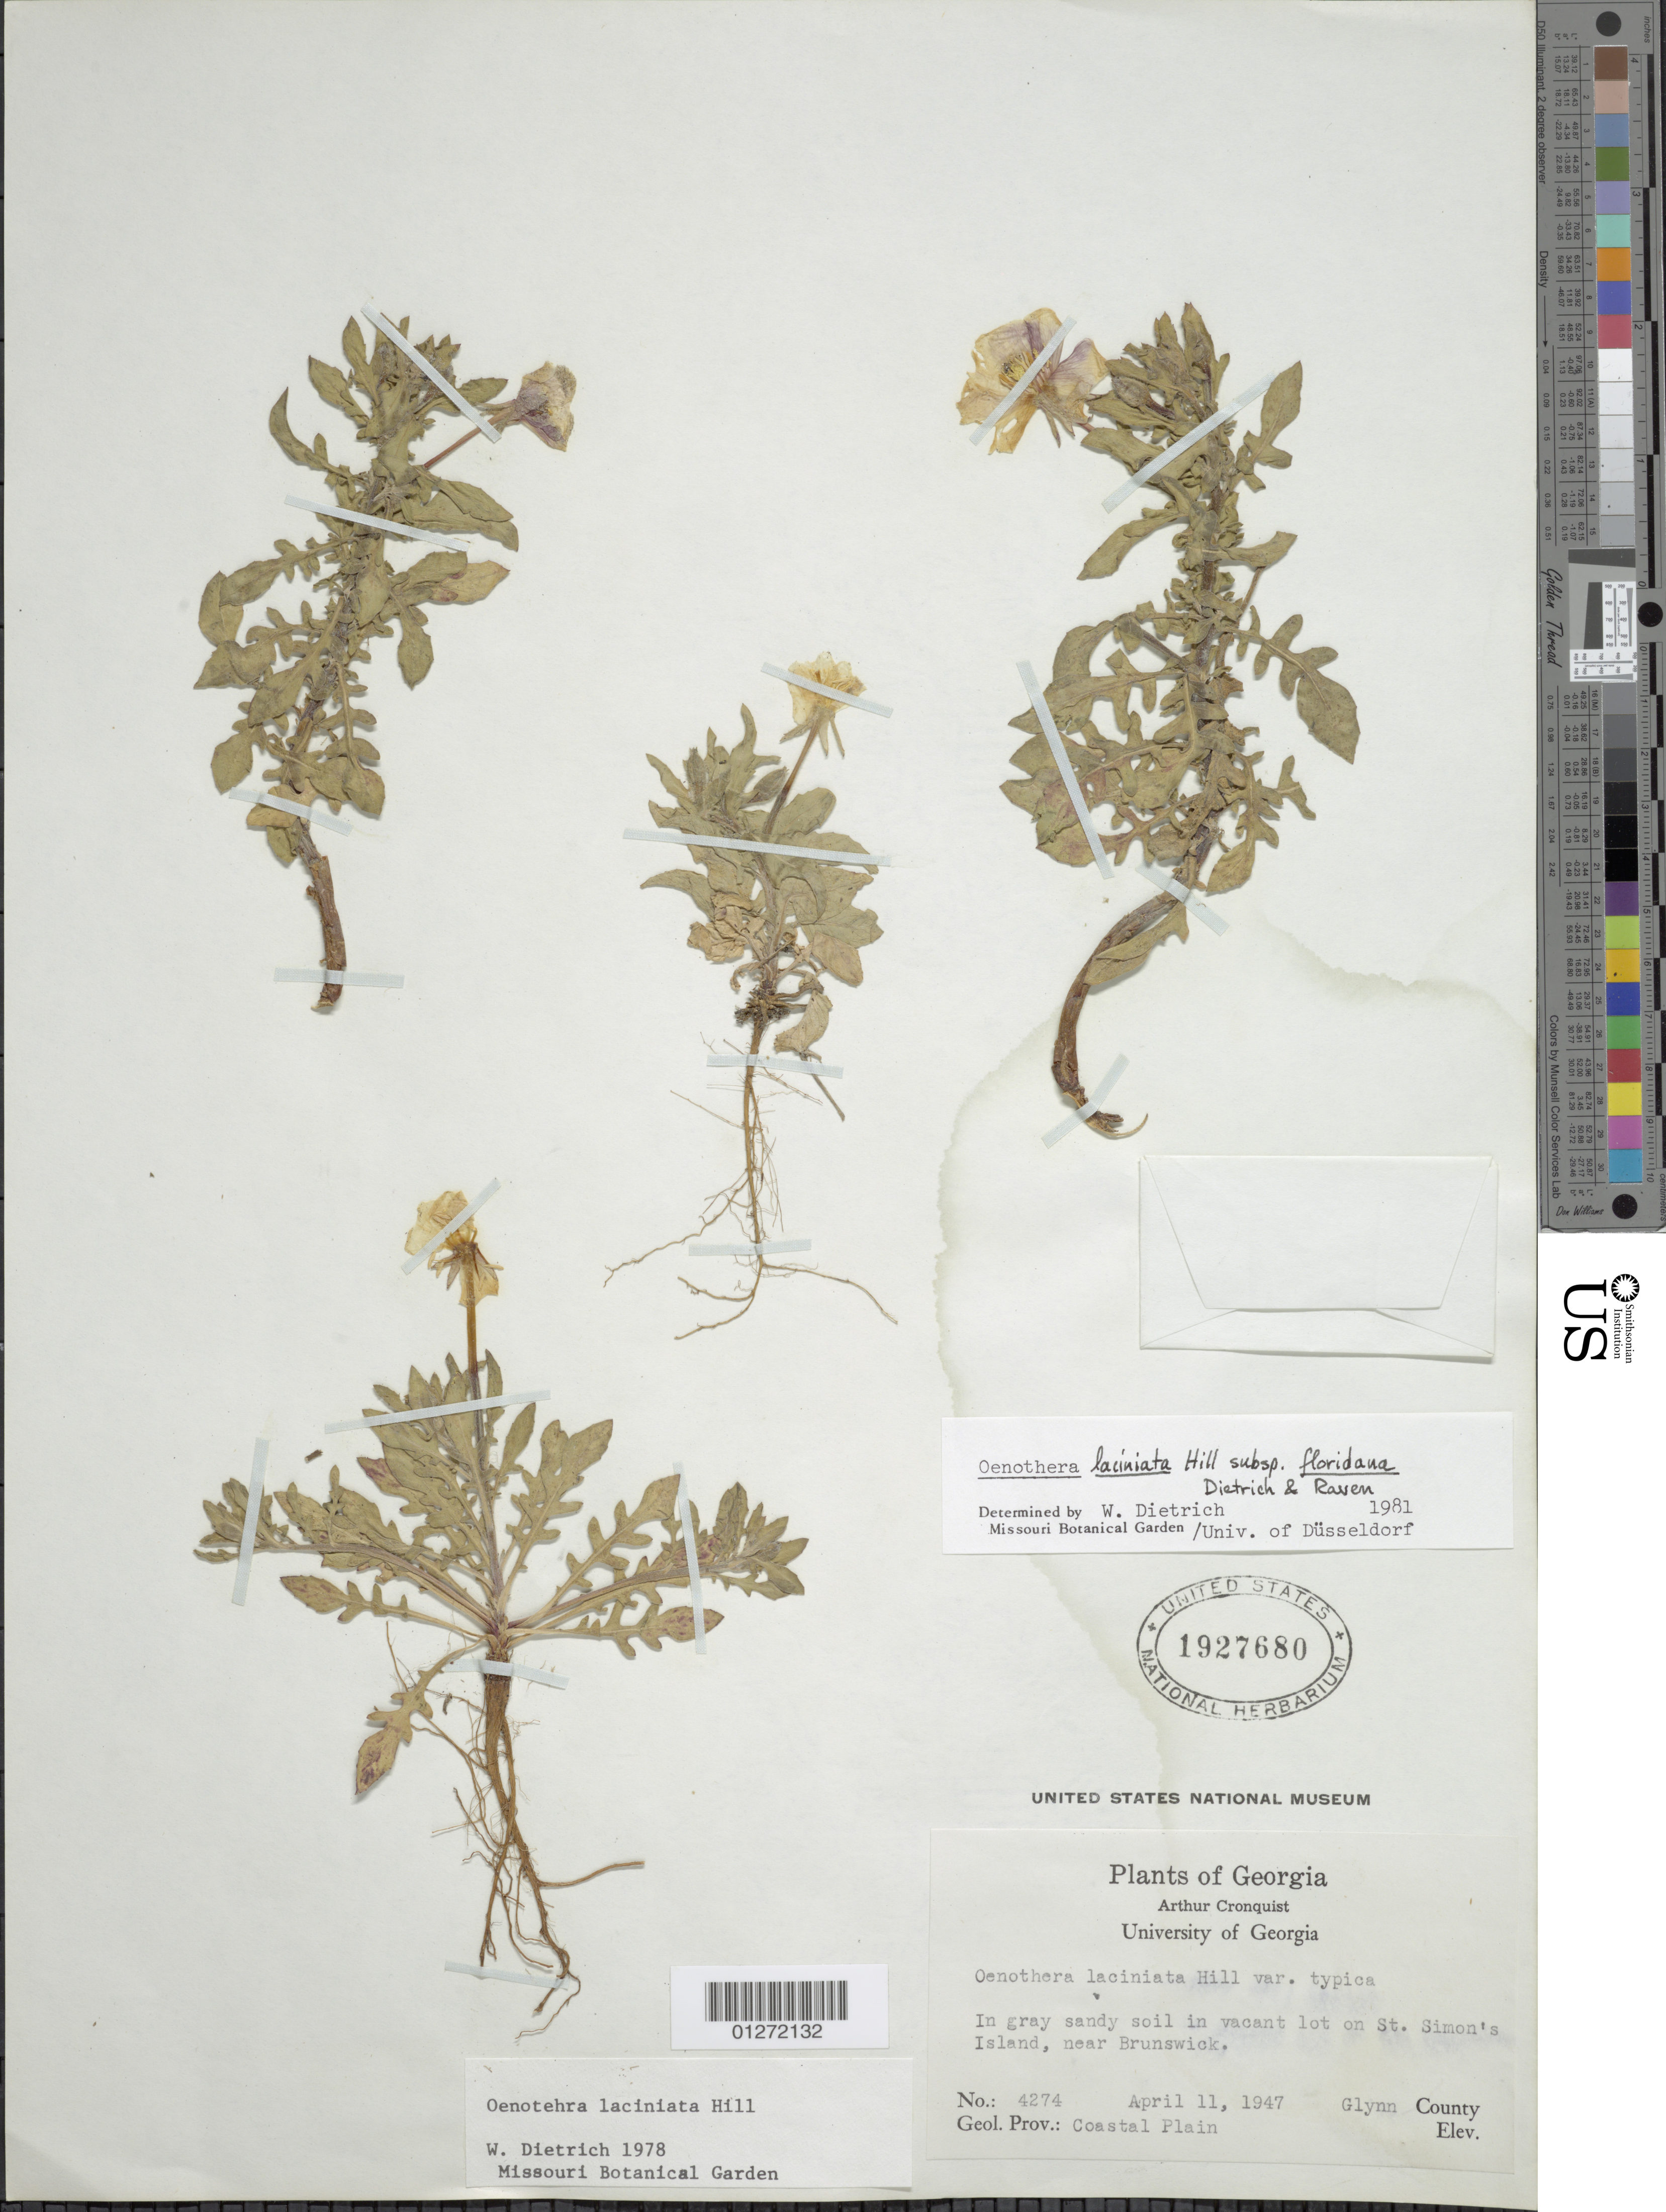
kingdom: Plantae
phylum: Tracheophyta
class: Magnoliopsida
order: Myrtales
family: Onagraceae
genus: Oenothera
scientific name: Oenothera laciniata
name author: Hill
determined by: Dietrich, W.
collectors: A. J. Cronquist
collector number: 4274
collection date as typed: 11 Apr 1947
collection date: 1947-04-11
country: United States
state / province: Georgia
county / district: Glynn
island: Saint Simons Island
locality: St. Simon's i., near Brunswick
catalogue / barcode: US 1927680